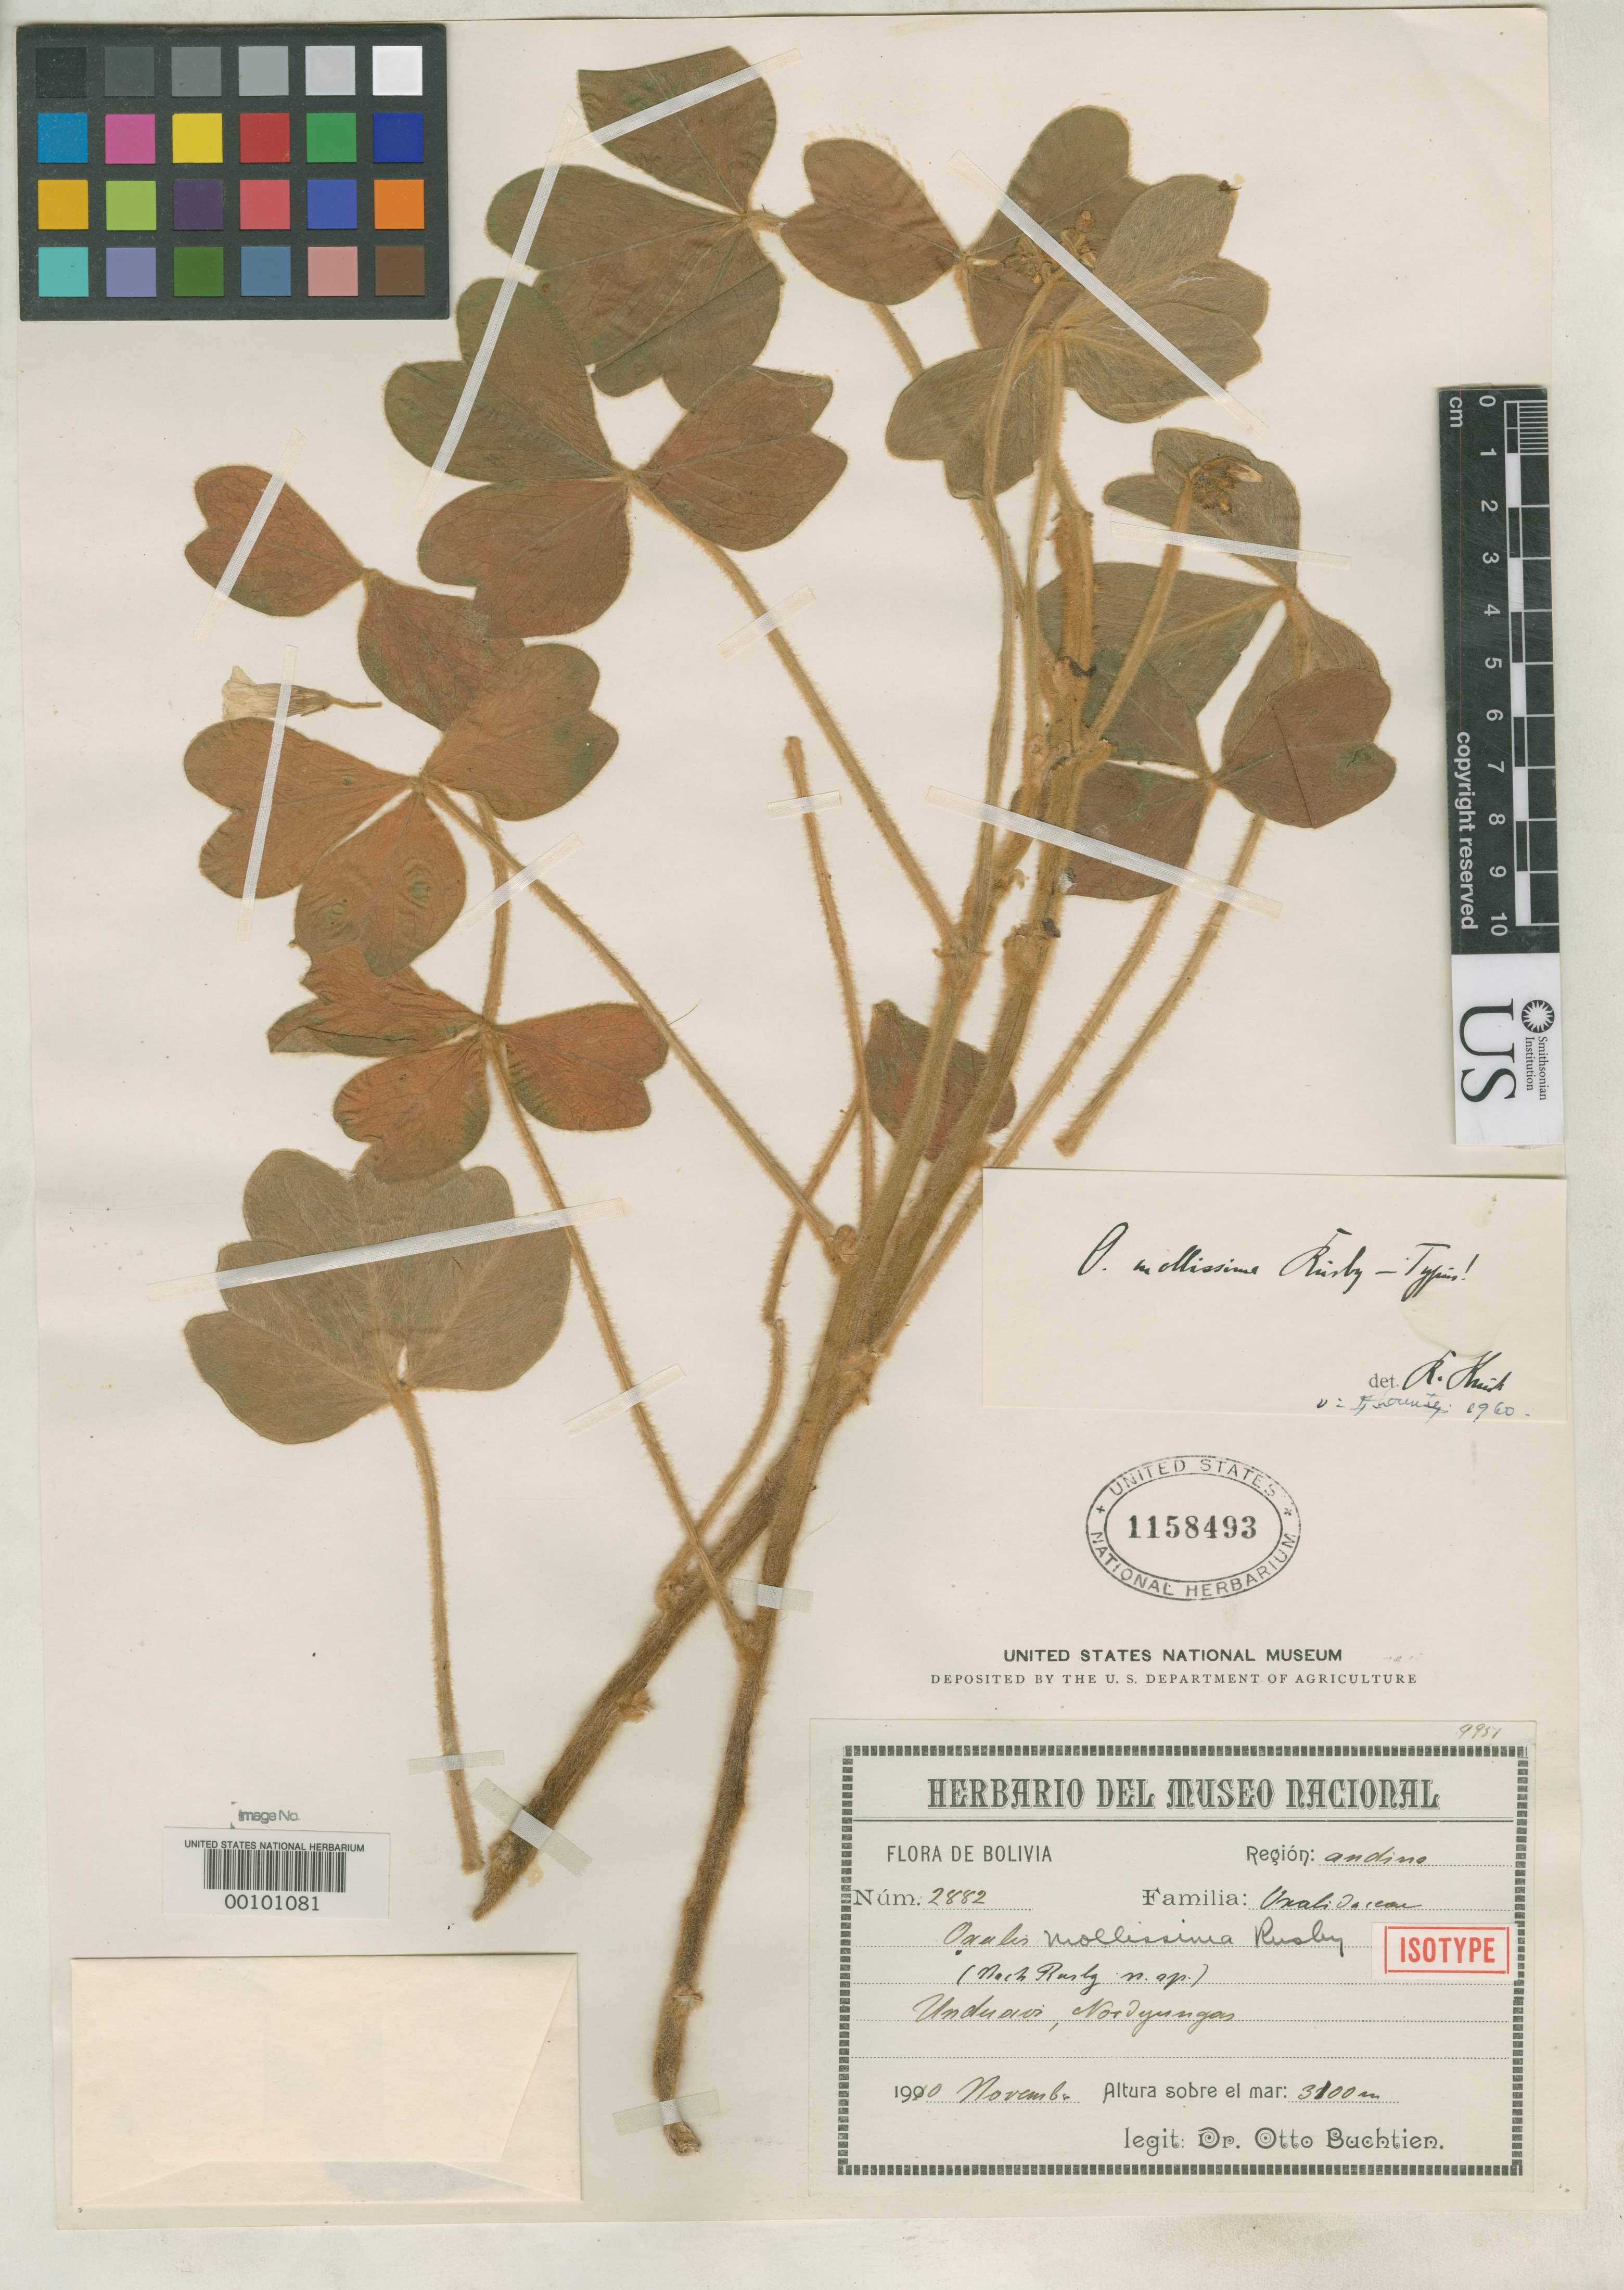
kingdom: Plantae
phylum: Tracheophyta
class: Magnoliopsida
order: Oxalidales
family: Oxalidaceae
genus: Xanthoxalis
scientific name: Xanthoxalis mollissima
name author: Rusby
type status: Isotype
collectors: O. Buchtien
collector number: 2882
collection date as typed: Nov 1910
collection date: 1910-11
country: Bolivia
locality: Unduavi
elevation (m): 3300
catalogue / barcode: US 1158493